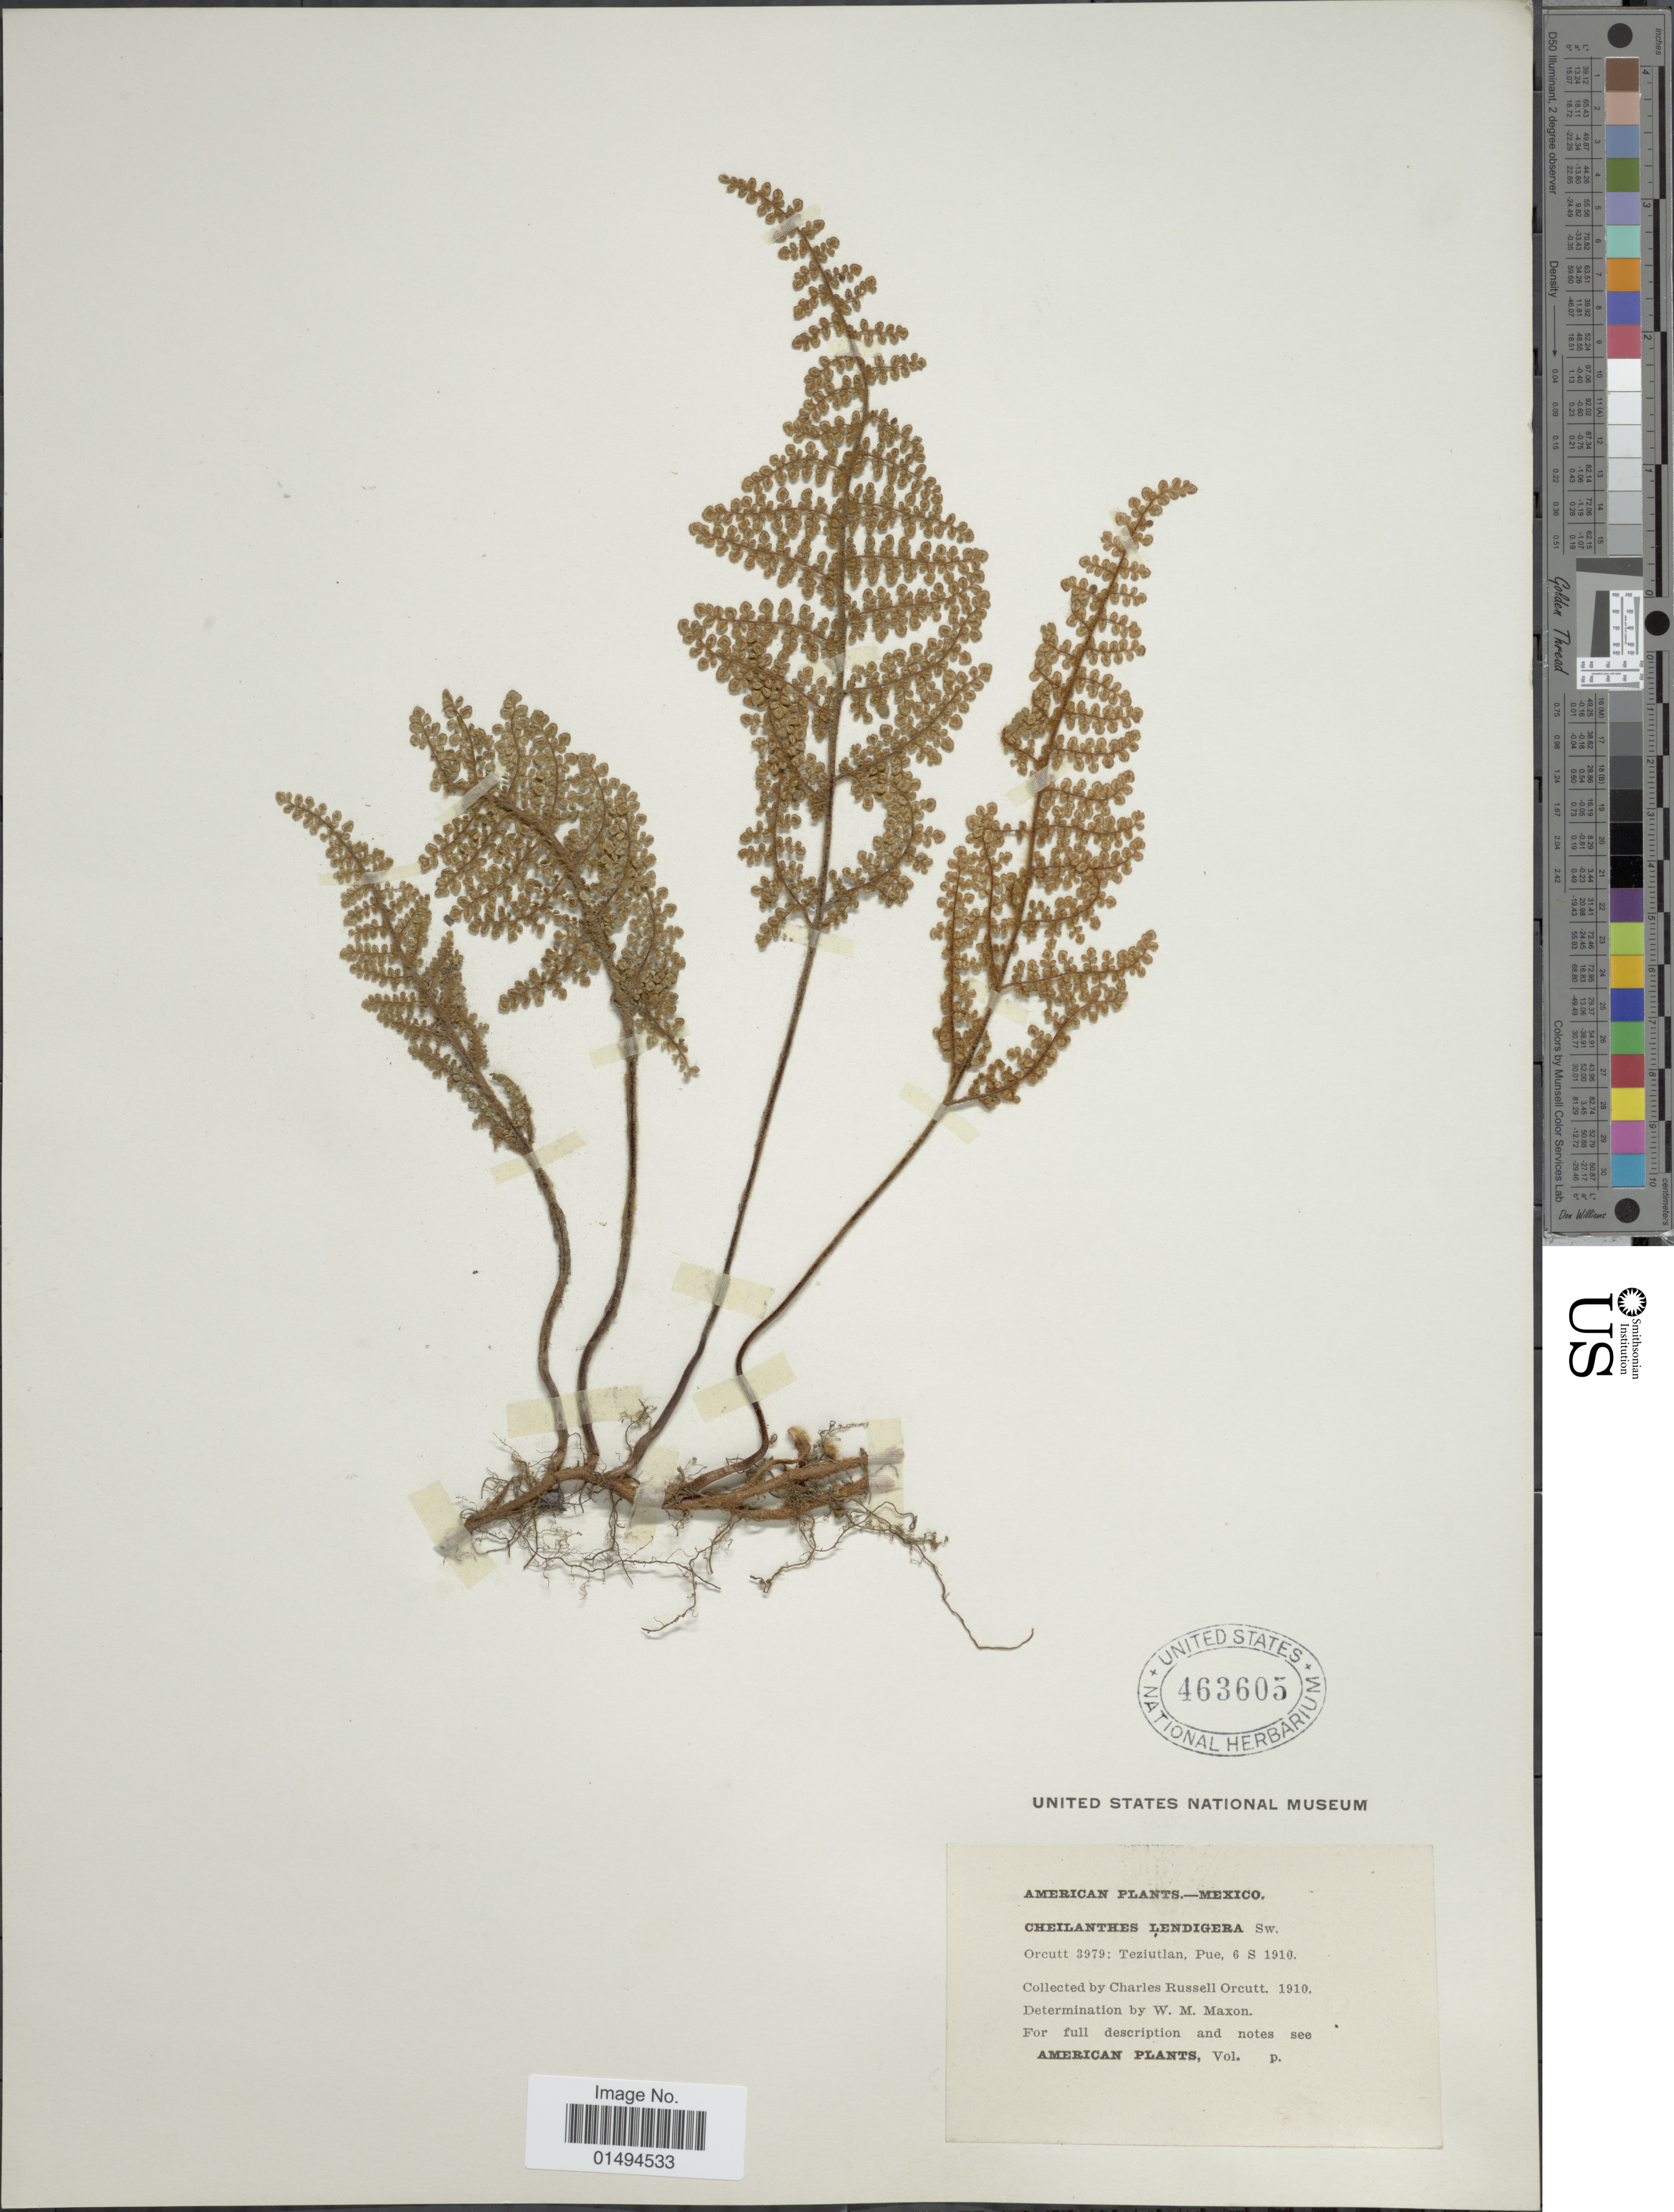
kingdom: Plantae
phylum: Tracheophyta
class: Polypodiopsida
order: Polypodiales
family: Pteridaceae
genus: Myriopteris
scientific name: Myriopteris lendigera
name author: (Cav.) J. Sm.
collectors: C. R. Orcutt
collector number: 3979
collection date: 1910-09-06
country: Mexico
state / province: Puebla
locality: Teziutlan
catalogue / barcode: US 463605